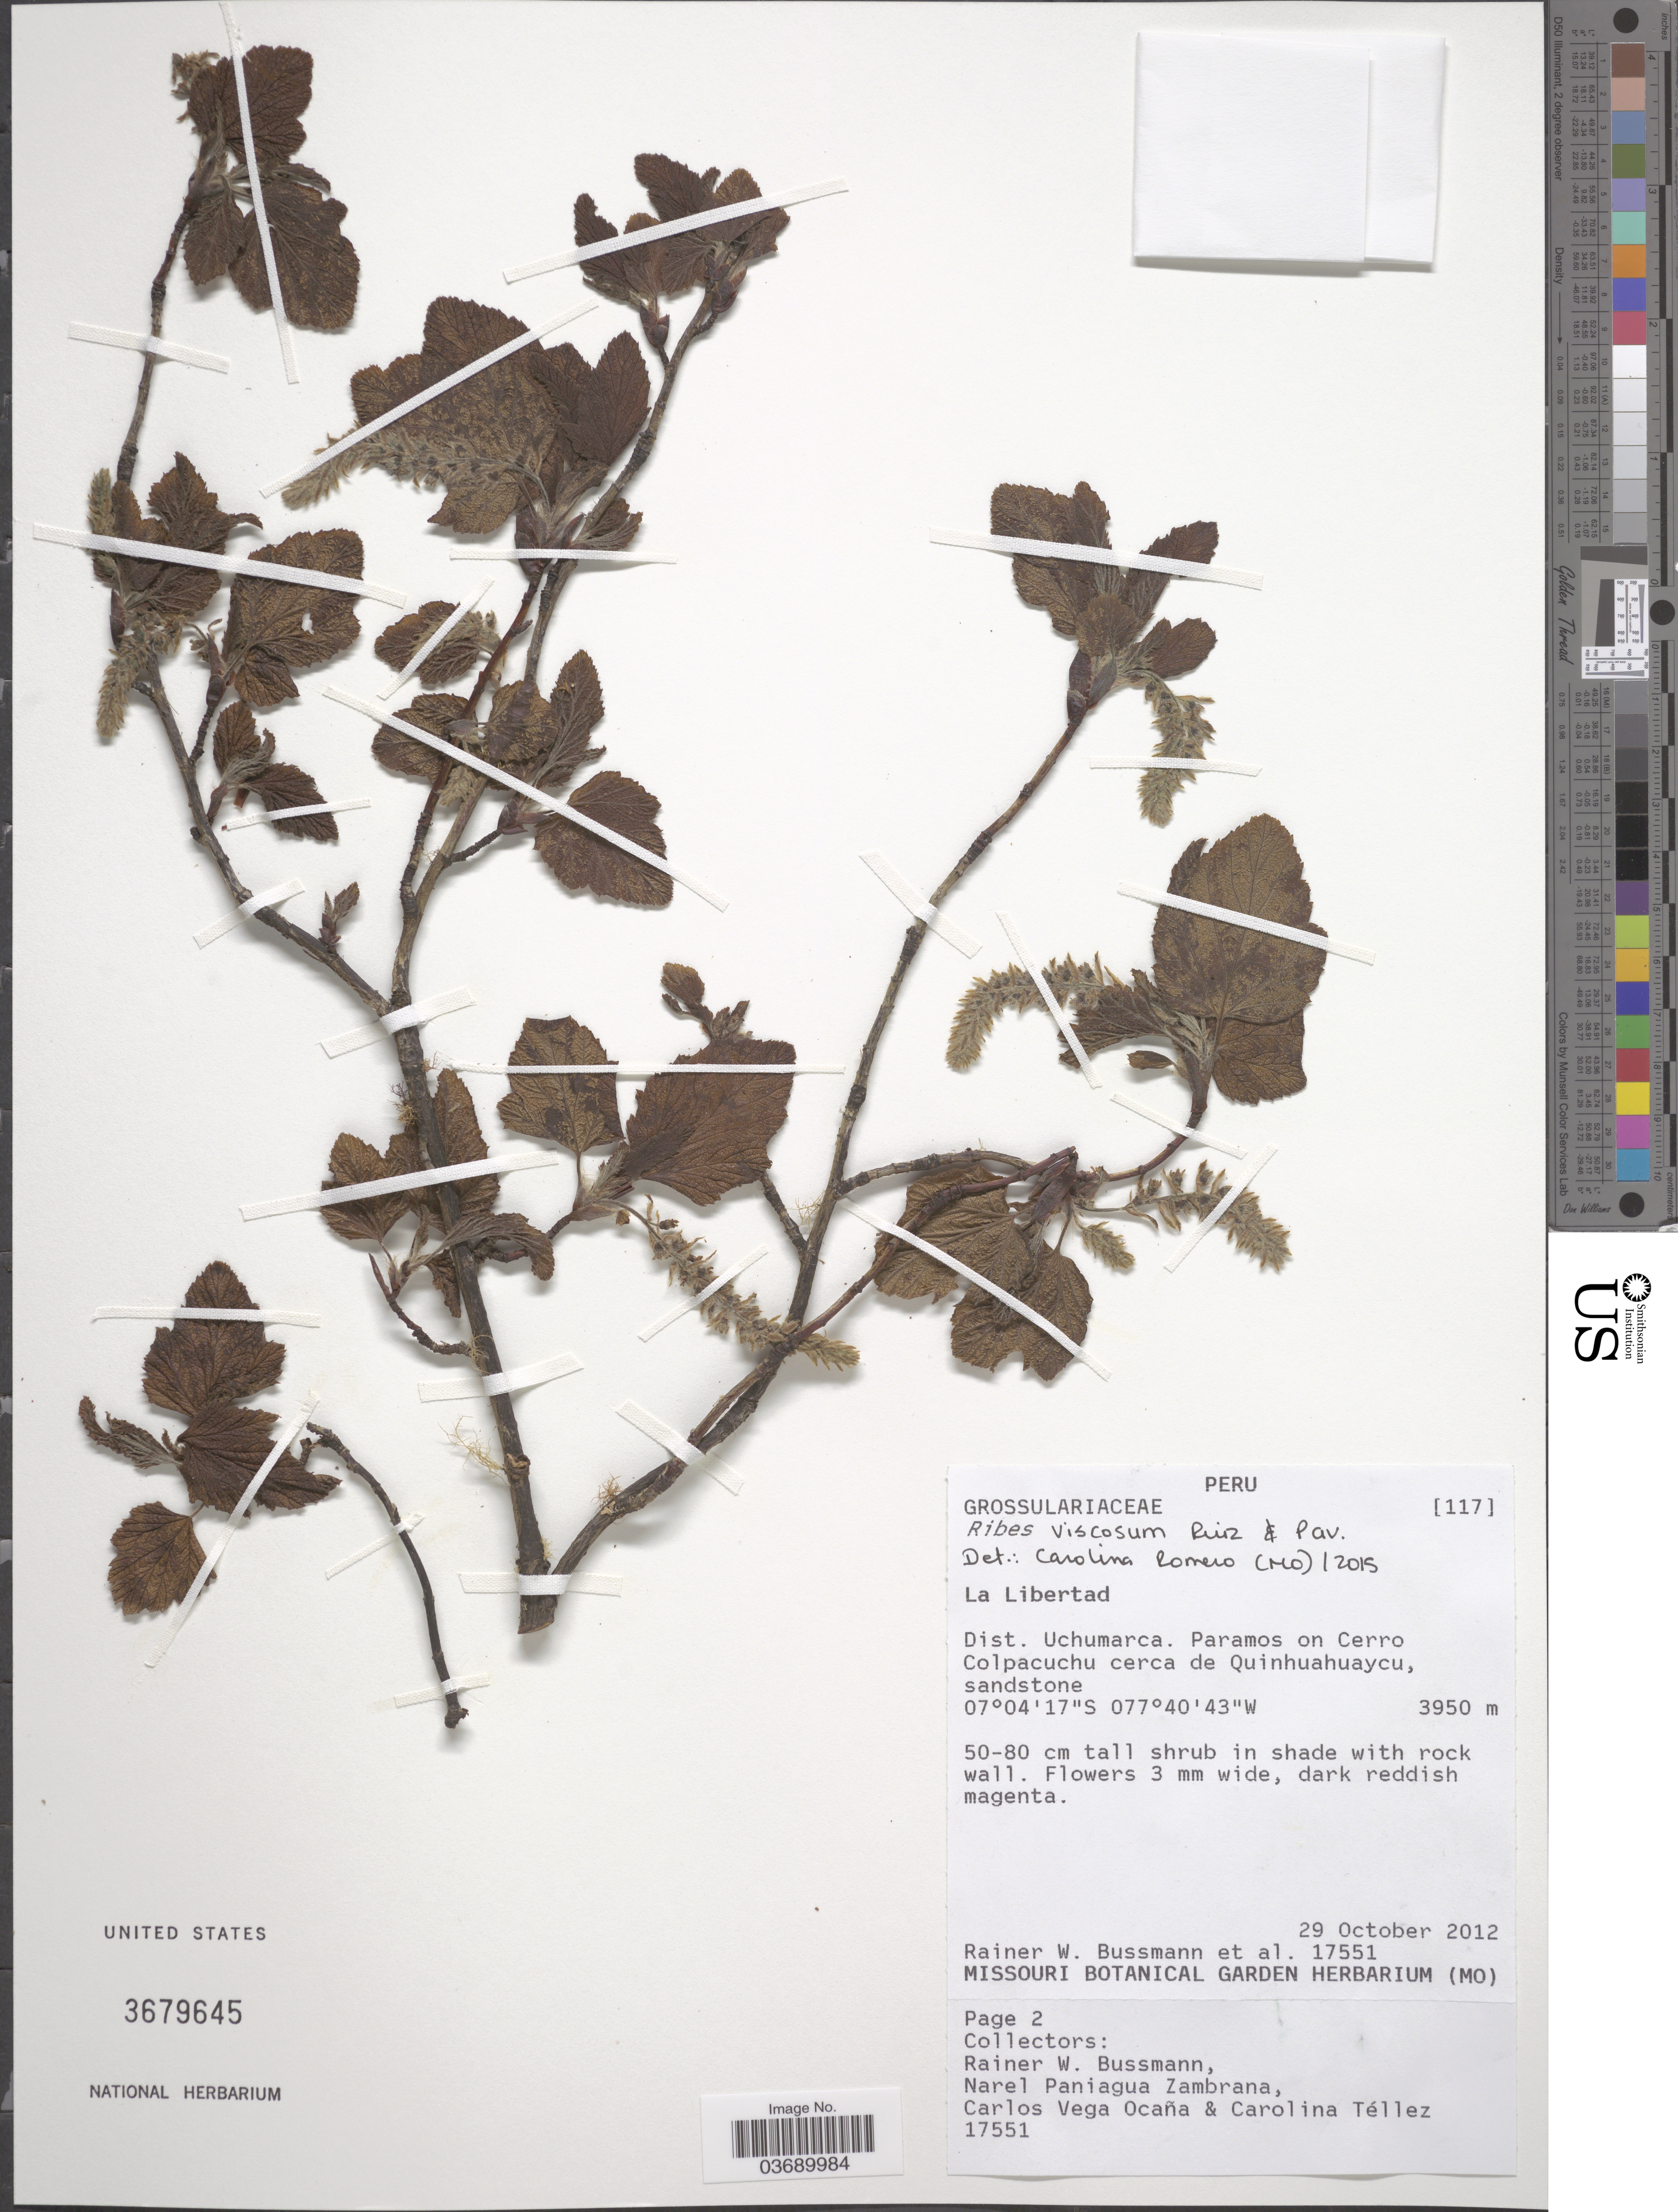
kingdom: Plantae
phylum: Tracheophyta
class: Magnoliopsida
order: Saxifragales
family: Grossulariaceae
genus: Ribes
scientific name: Ribes viscosum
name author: Cels ex Dum. Cours.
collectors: R. W. Bussmann, N. Zambrana, C. Vega & C. Téllez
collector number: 17551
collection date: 2012-10-29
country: Peru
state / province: La Libertad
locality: Dist. Uchumarca. Paramos on Cerro Colpacuchu cerca de Quinhuahuaycu.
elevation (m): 3950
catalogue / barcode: US 3679645